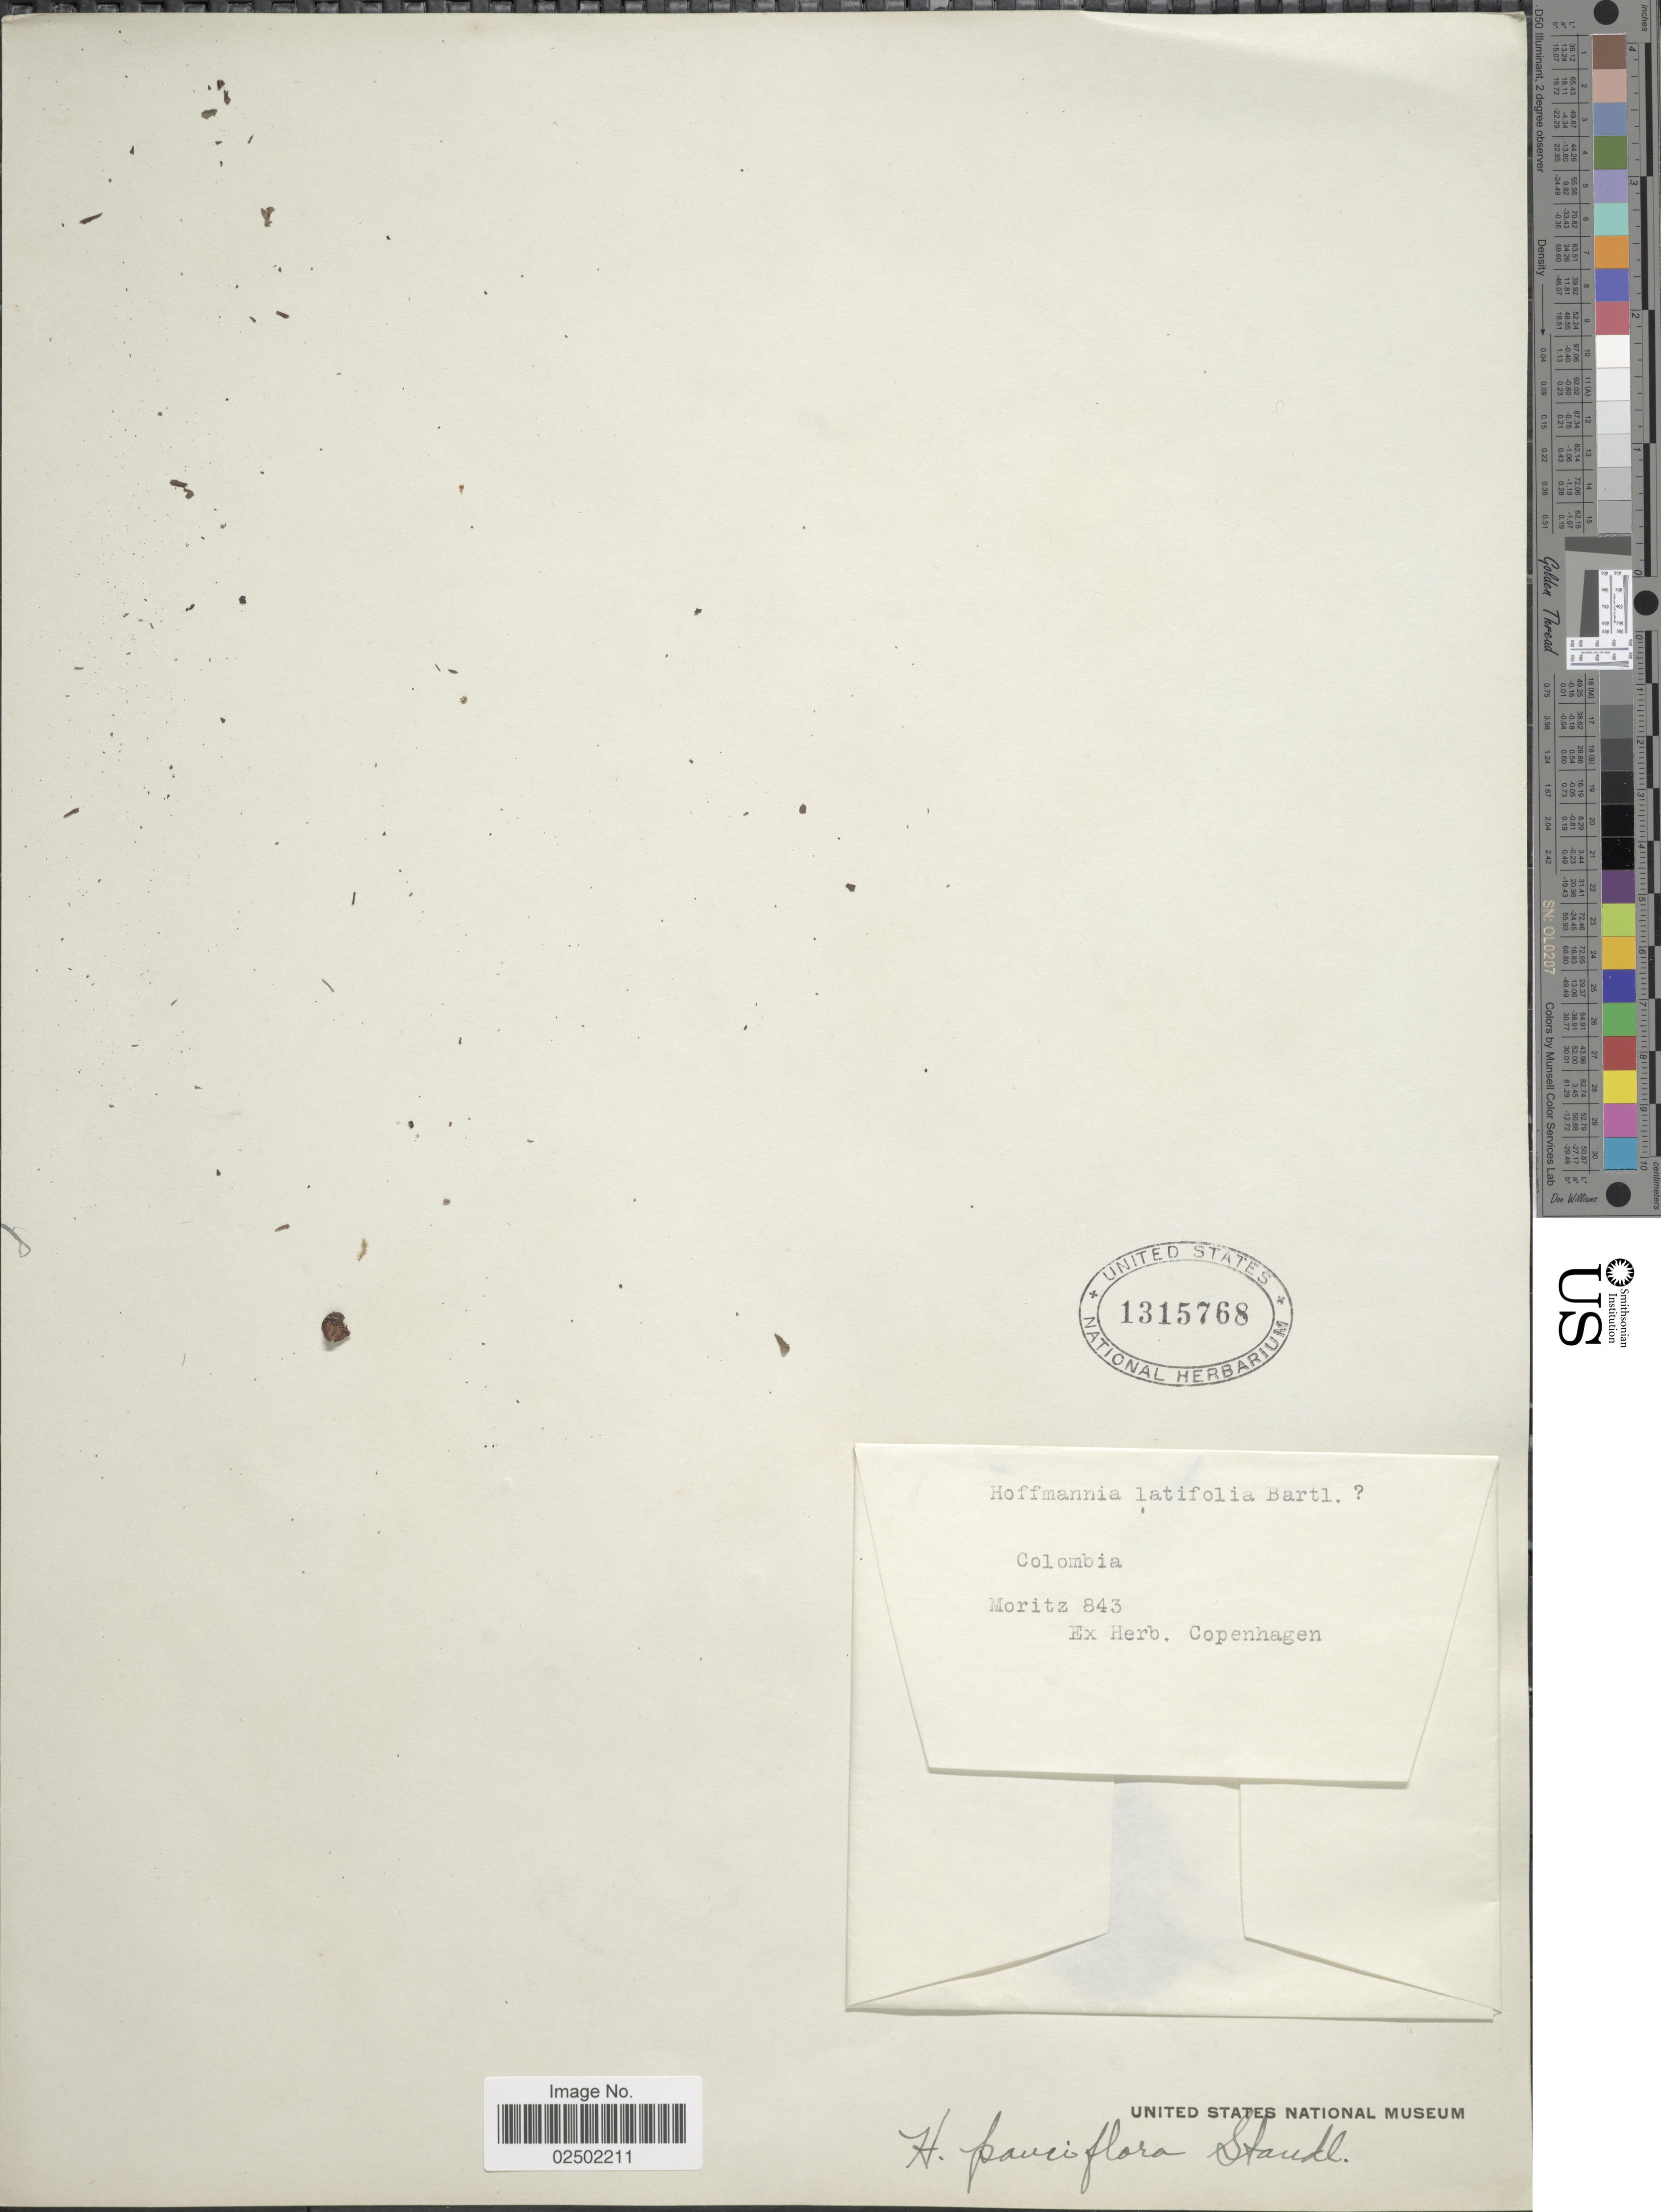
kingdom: Plantae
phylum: Tracheophyta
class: Magnoliopsida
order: Gentianales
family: Rubiaceae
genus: Hoffmannia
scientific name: Hoffmannia pauciflora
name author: Standl.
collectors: Moritz, --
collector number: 843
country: Colombia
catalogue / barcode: US 1315768